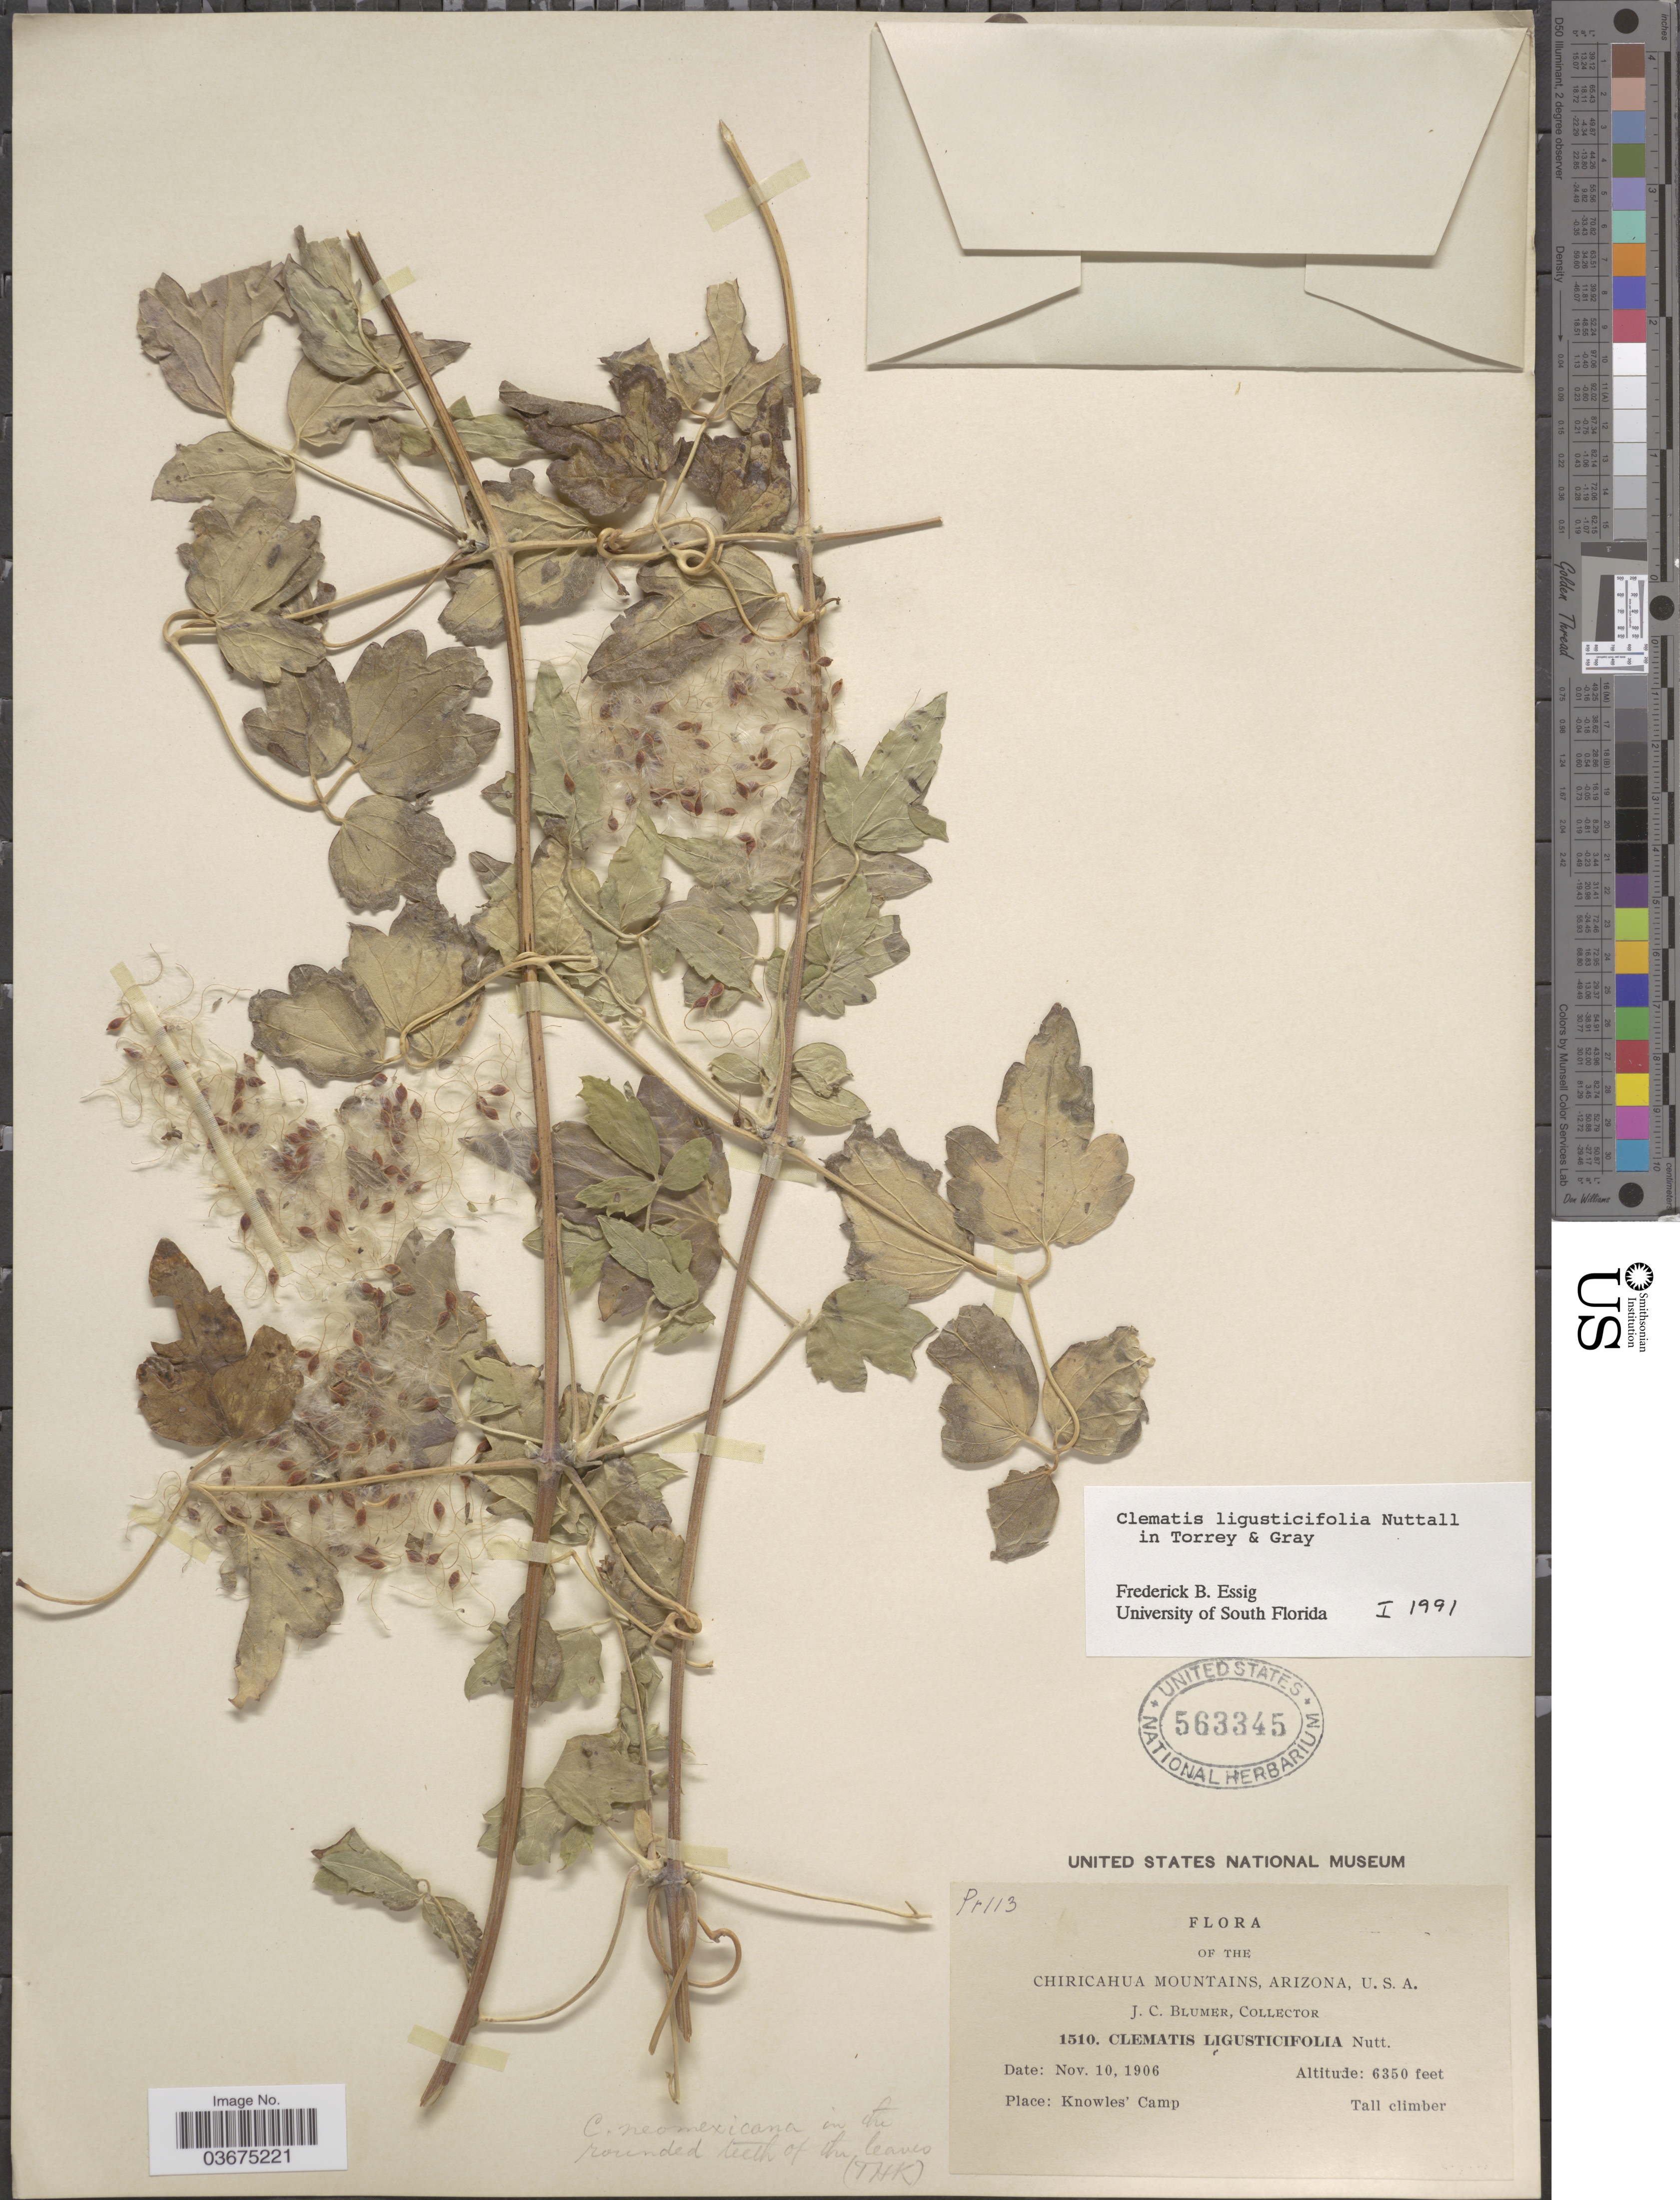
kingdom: Plantae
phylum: Tracheophyta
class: Magnoliopsida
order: Ranunculales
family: Ranunculaceae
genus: Clematis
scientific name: Clematis ligusticifolia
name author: Nutt.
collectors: J. C. Blumer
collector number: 1510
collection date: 1906-11-10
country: United States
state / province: Arizona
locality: Chiricahua Mountains. Knowles' Camp.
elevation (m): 1935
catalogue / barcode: US 563345